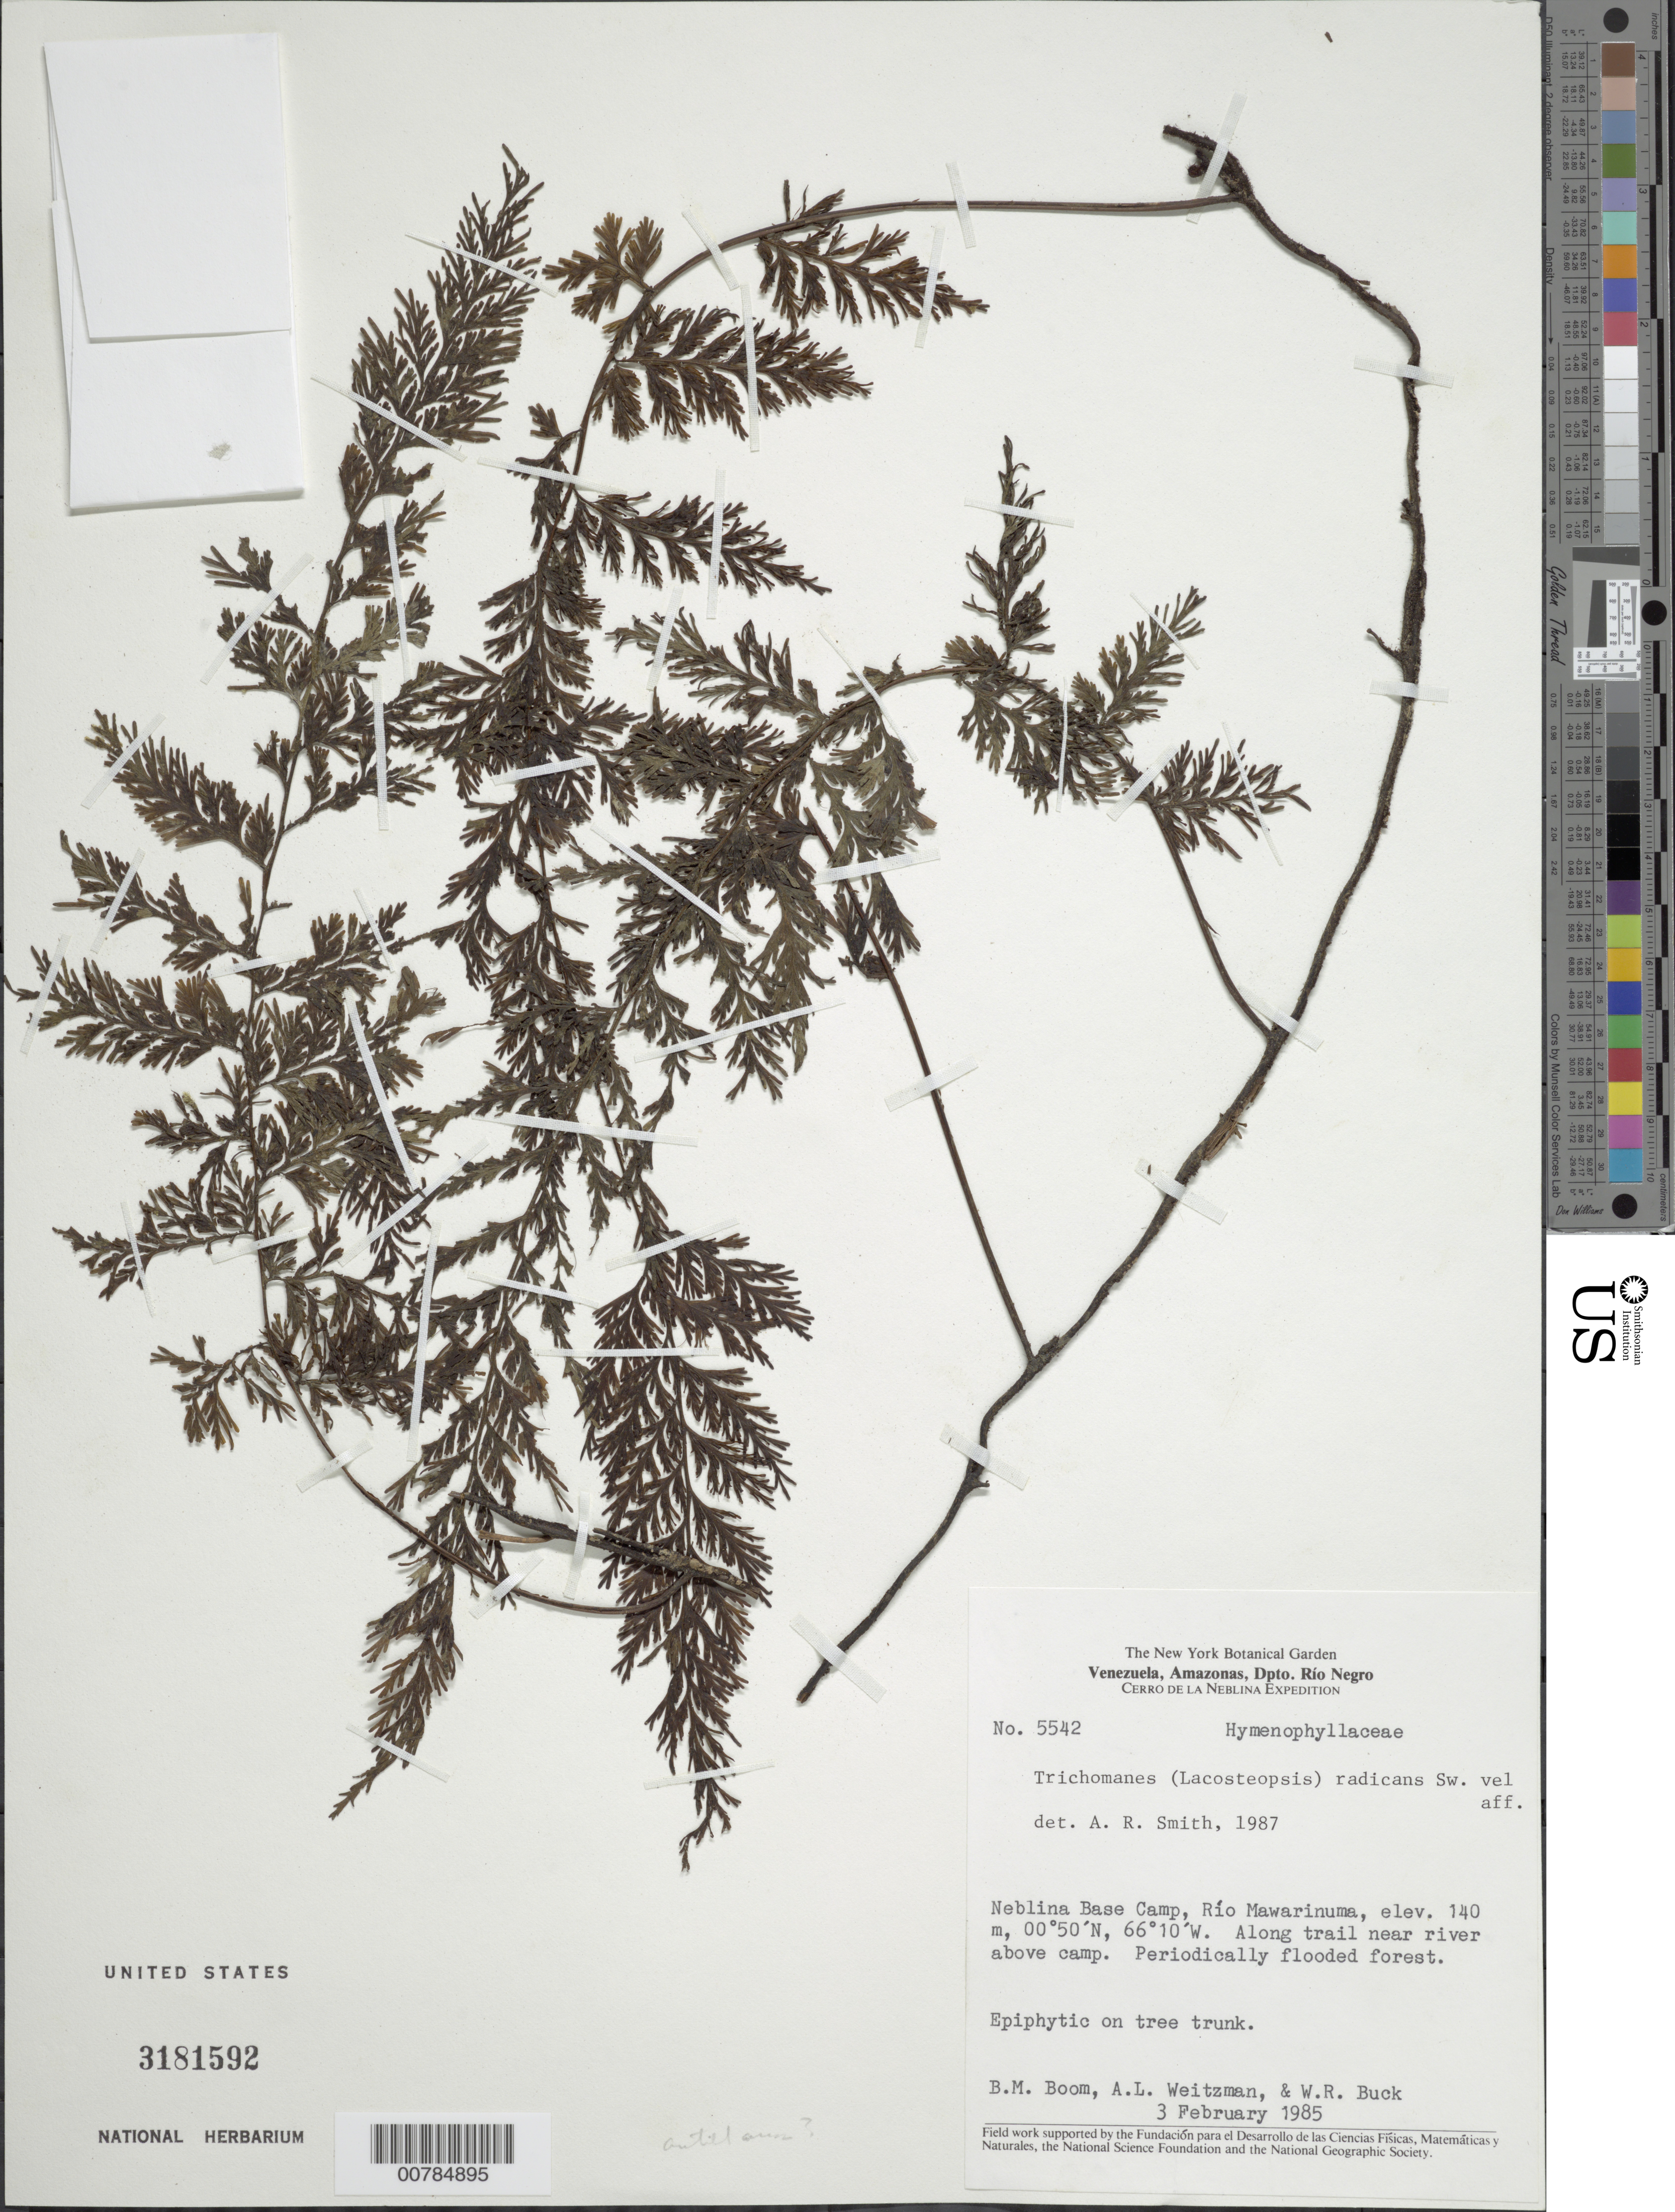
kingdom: Plantae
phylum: Tracheophyta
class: Polypodiopsida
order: Hymenophyllales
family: Hymenophyllaceae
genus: Vandenboschia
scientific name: Vandenboschia radicans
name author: (Sw.) Copel.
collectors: B. M. Boom, A. L. Weitzman & W. R. Buck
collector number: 5542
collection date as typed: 3-Feb-85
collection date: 1985-02-03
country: Venezuela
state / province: Amazonas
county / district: Río Negro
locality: Cerro de la Neblina Base Camp on Río Mawarinuma, along trail near river above camp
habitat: Periodically flooded forest; on tree trunk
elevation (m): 140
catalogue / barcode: US 3181592